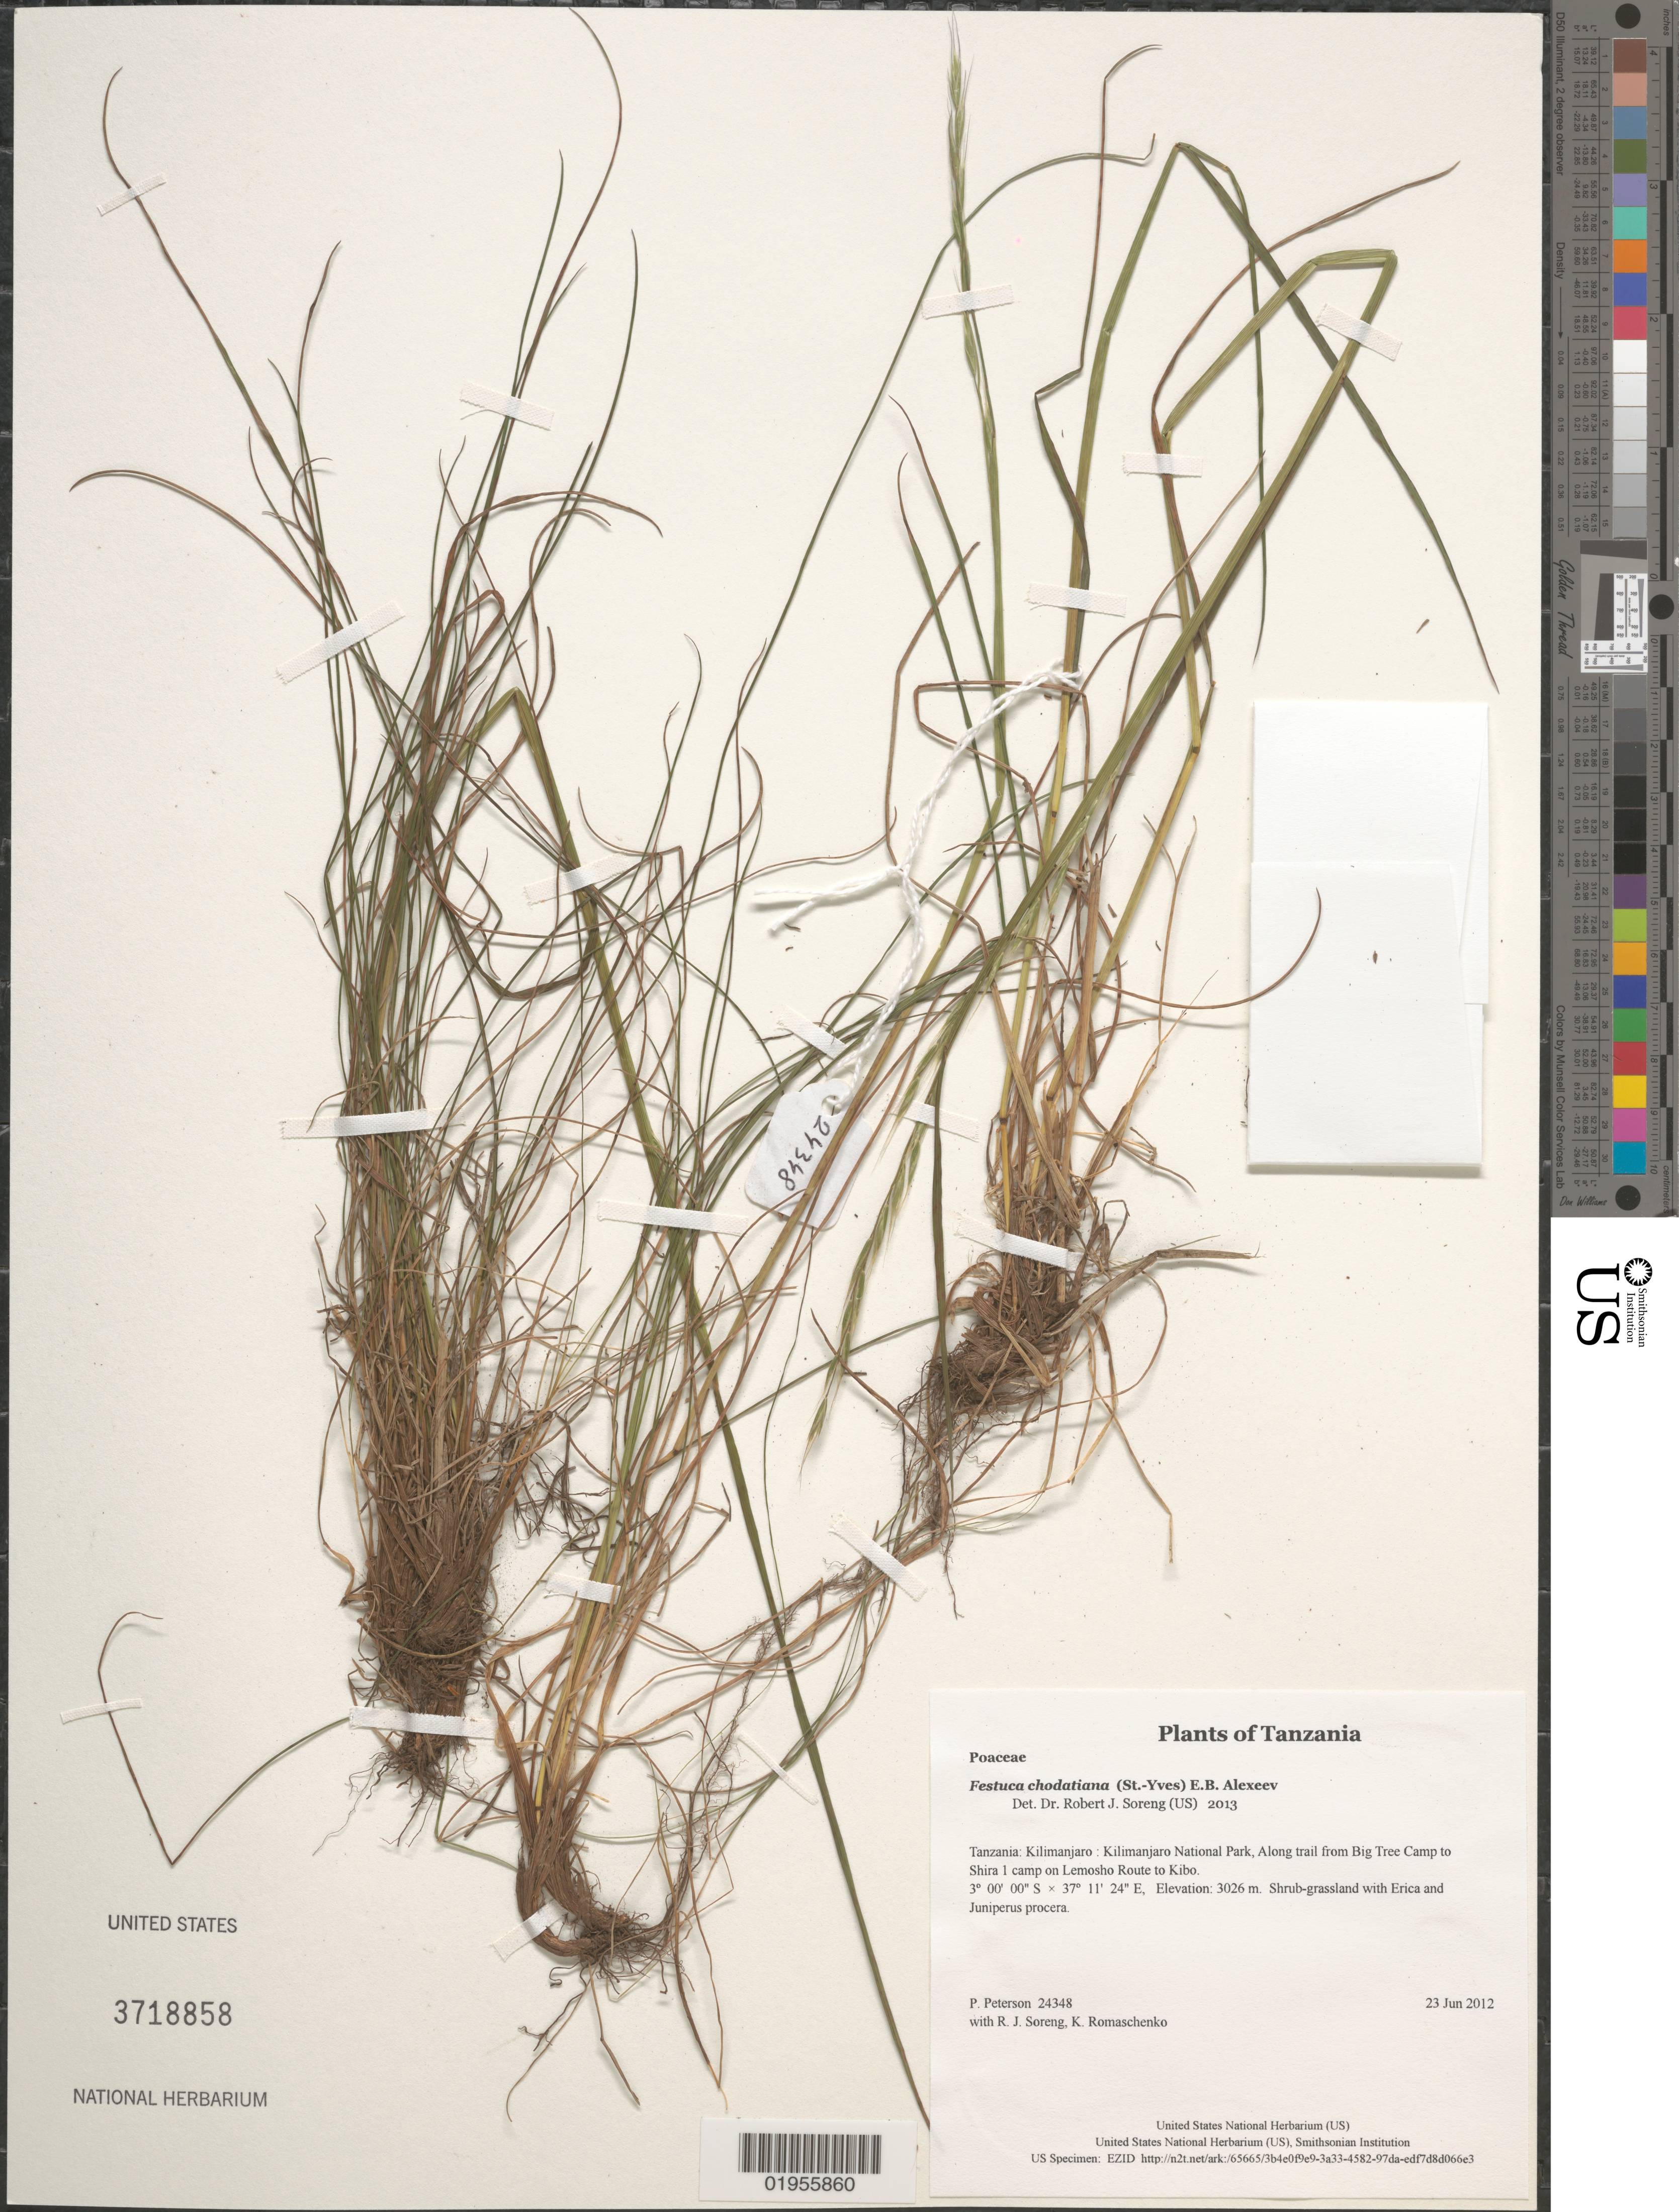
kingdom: Plantae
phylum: Tracheophyta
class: Liliopsida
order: Poales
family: Poaceae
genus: Festuca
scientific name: Festuca chodatiana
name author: (St.-Yves) E.B. Alexeev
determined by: Soreng, Robert J., Research Associate (BOT), Smithsonian Institution - National Museum of Natural History (UNITED STATES)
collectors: P. M. Peterson, R. J. Soreng & K. Romaschenko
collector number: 24348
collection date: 2012-06-23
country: Tanzania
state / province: Kilimanjaro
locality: Kilimanjaro National Park, Along trail from Big Tree Camp to Shira 1 camp on Lemosho Route to Kibo.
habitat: Shrub-grassland with Erica and Juniperus procera.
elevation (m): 3026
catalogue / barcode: US 3718858